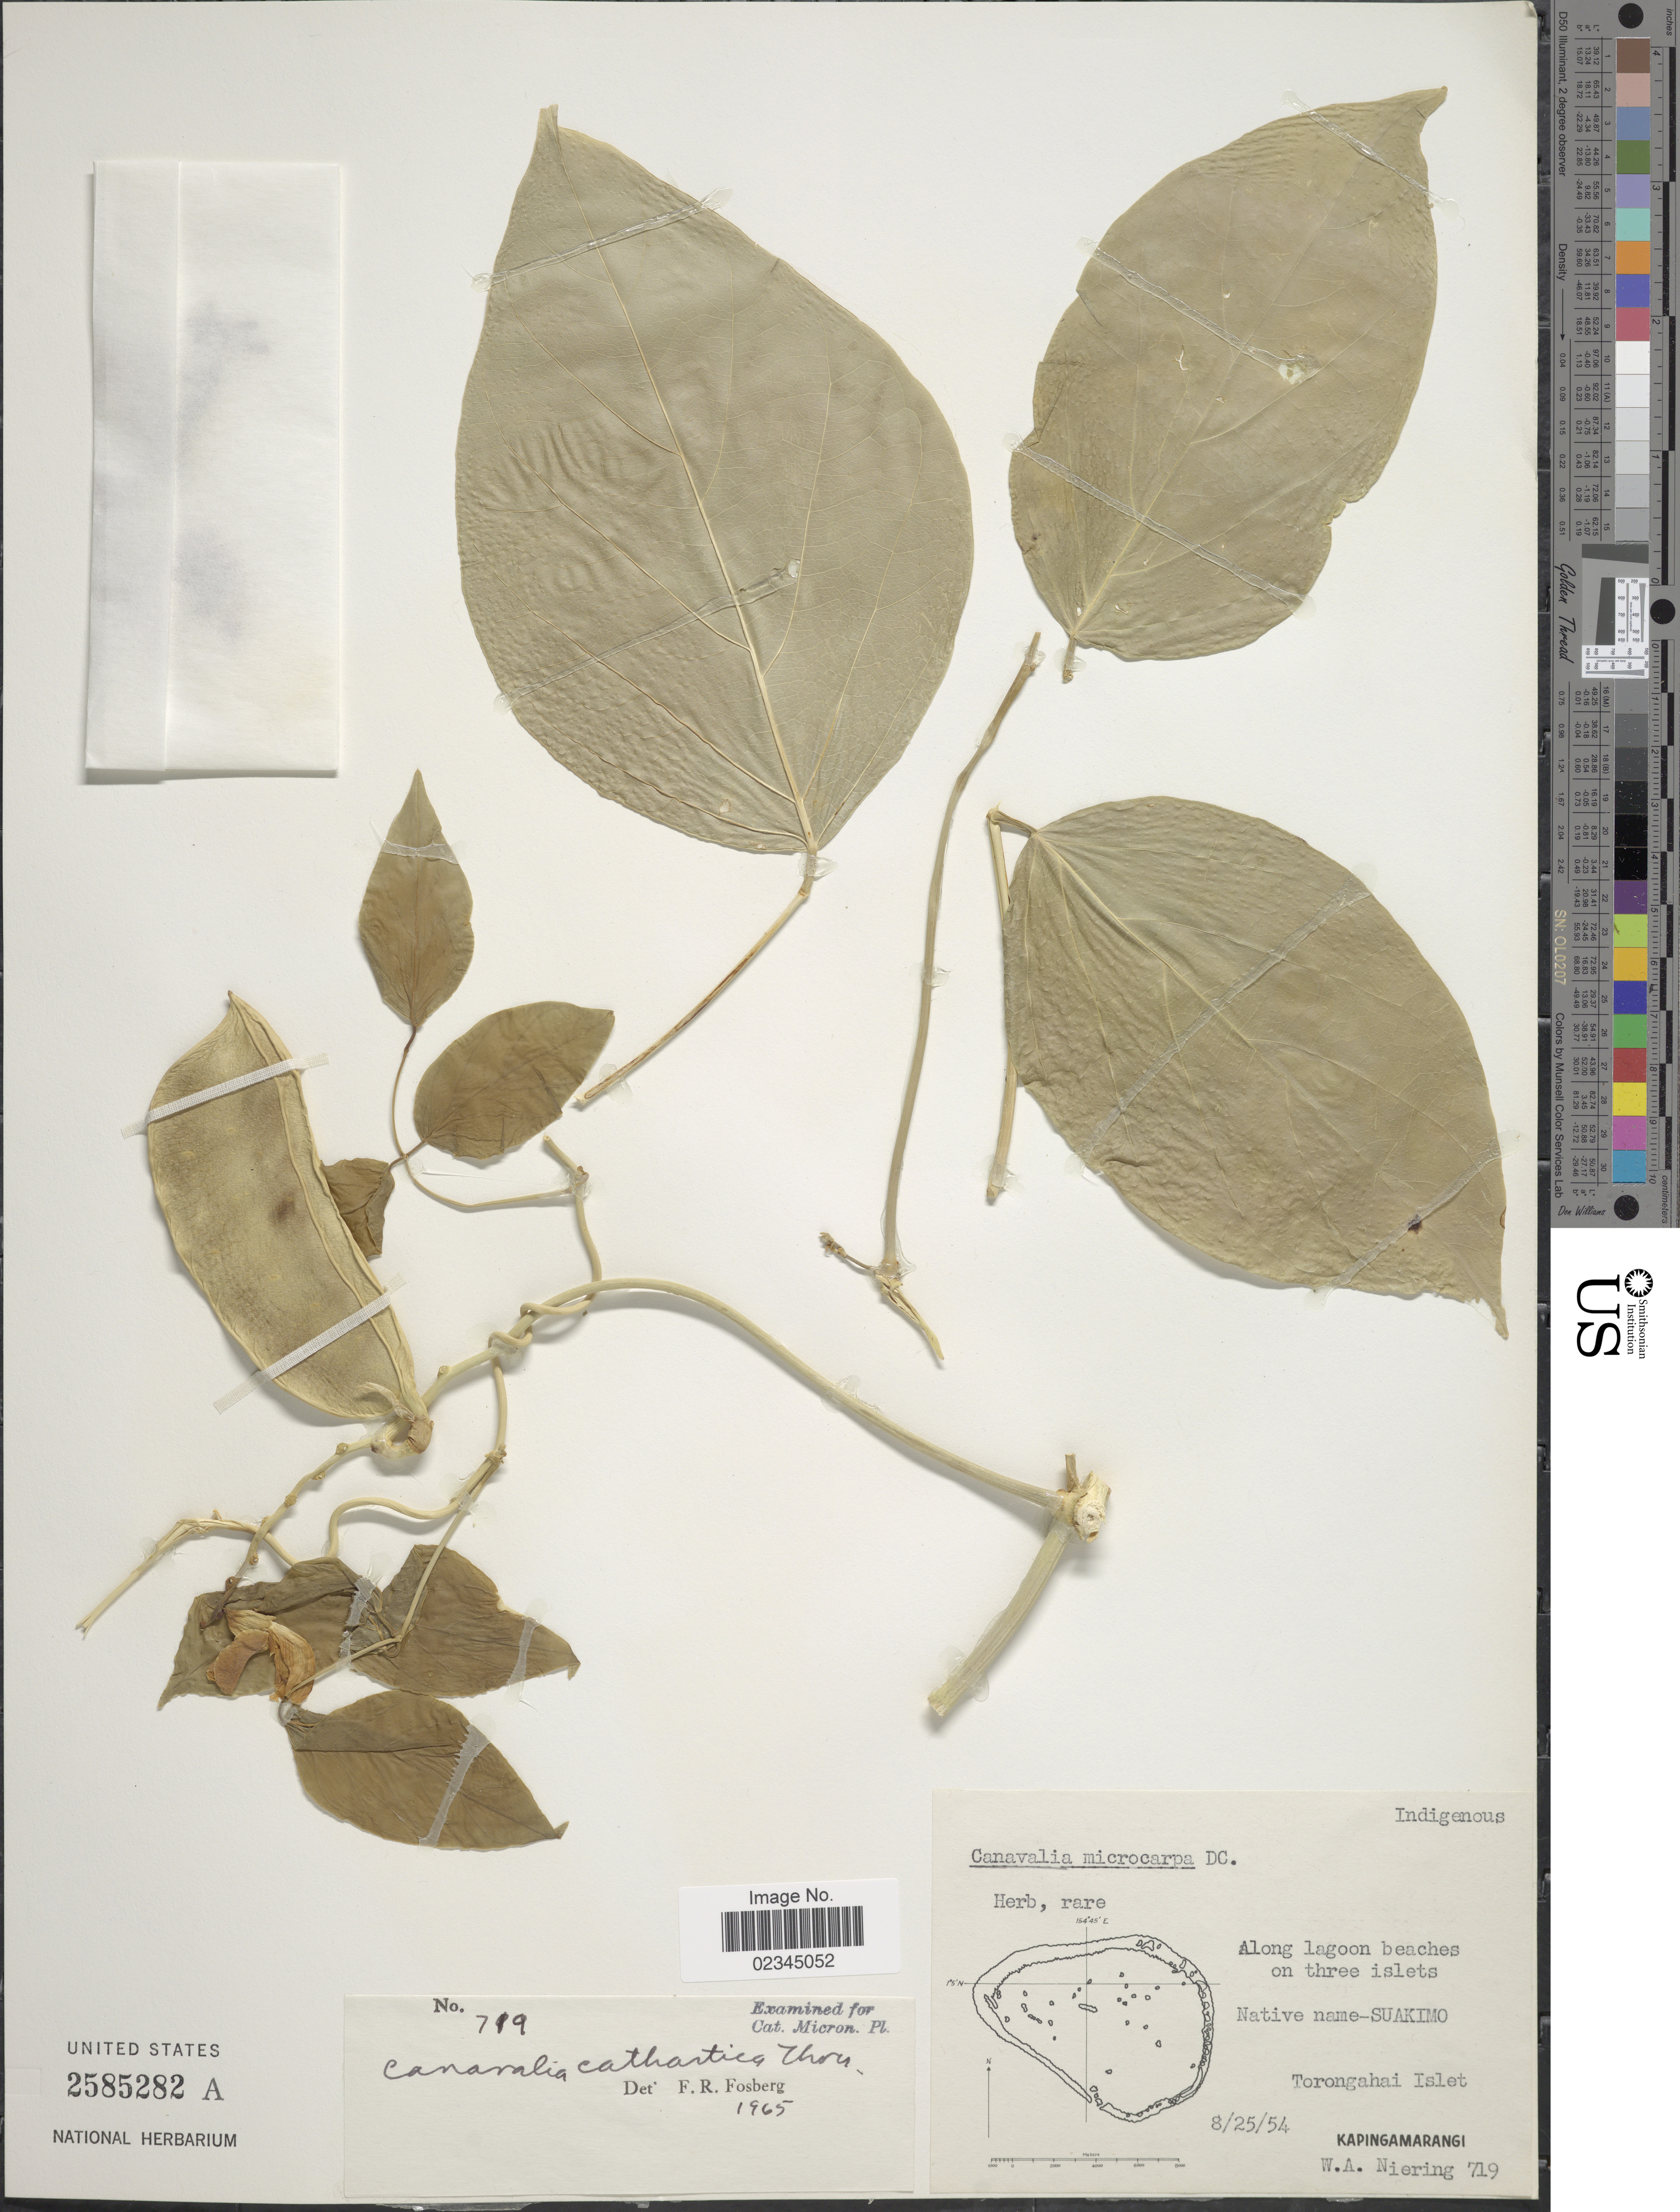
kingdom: Plantae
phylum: Tracheophyta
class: Magnoliopsida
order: Fabales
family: Fabaceae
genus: Canavalia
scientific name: Canavalia cathartica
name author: Thouars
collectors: W. Niering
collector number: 719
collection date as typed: Transcribed d/m/y: 25/8/54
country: Micronesia, Federated States of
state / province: Pohnpei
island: Kapingamarangi Atoll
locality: Torongahai Islet, Kapingamarangi. Along lagoon beaches on three islets.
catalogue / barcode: US 2585282A